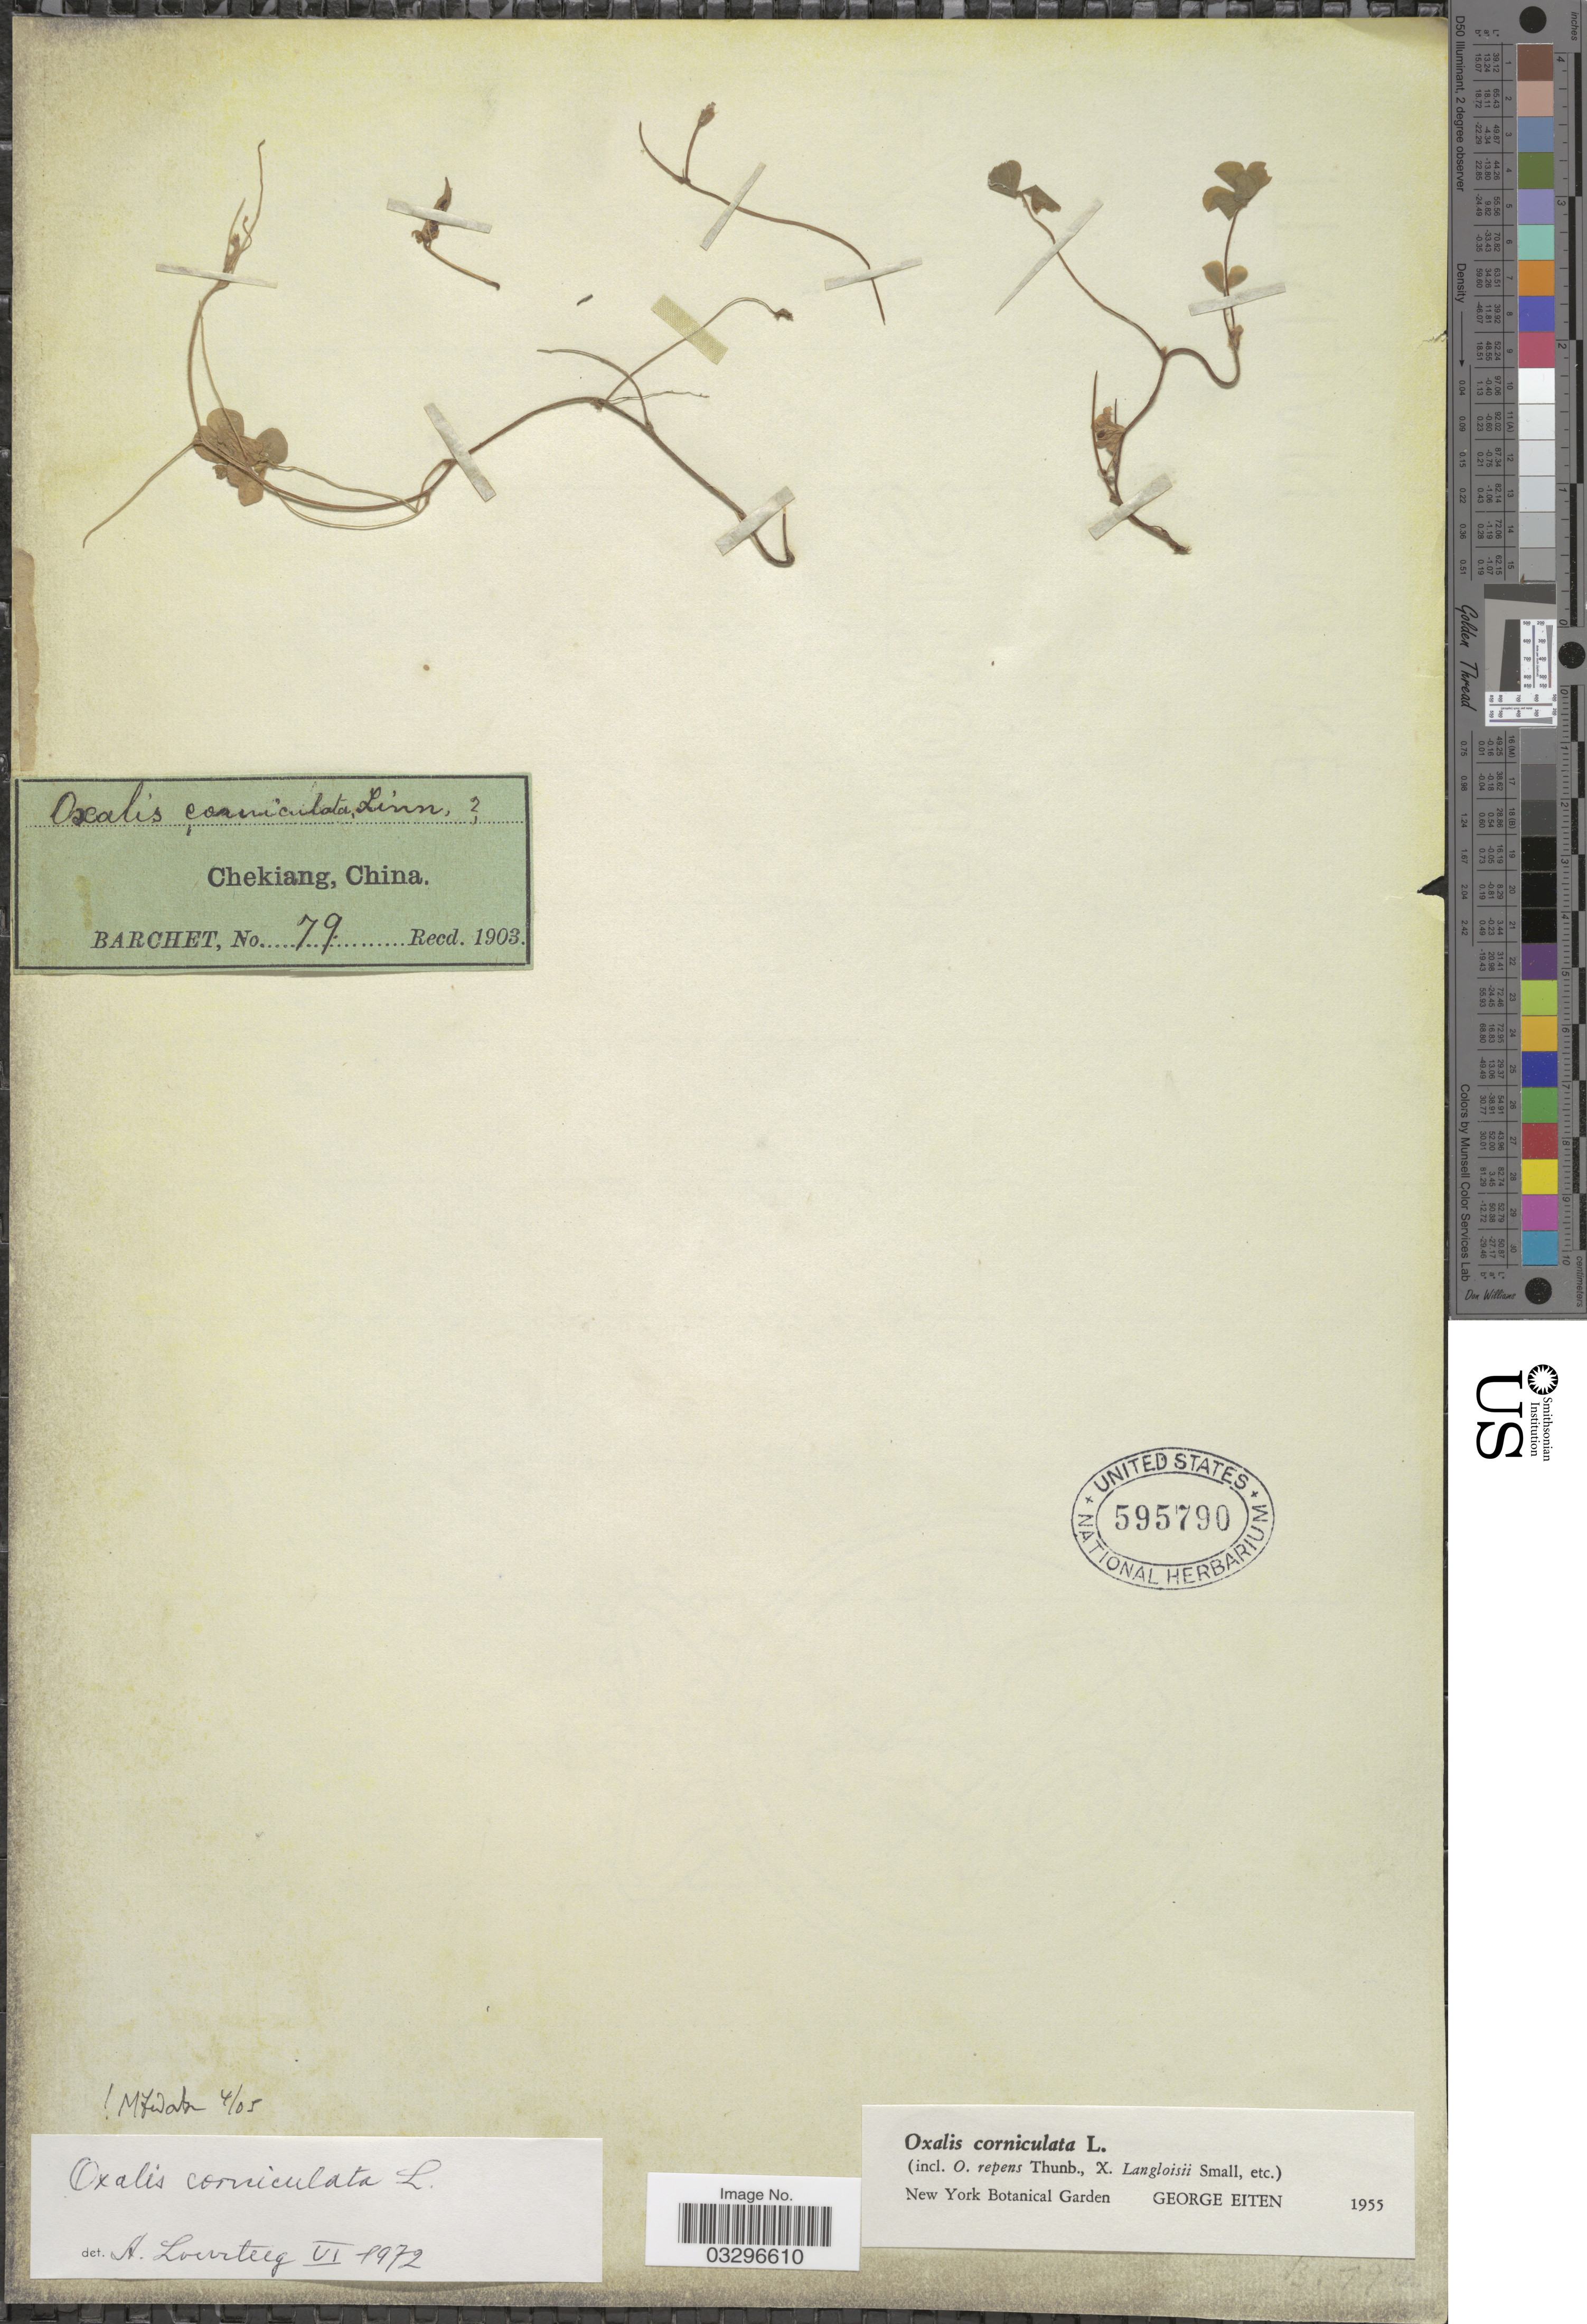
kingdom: Plantae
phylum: Tracheophyta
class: Magnoliopsida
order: Oxalidales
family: Oxalidaceae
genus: Oxalis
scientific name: Oxalis corniculata var. corniculata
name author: L.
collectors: Barchet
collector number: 79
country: China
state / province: Zhejiang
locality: Chekiang.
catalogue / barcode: US 595790